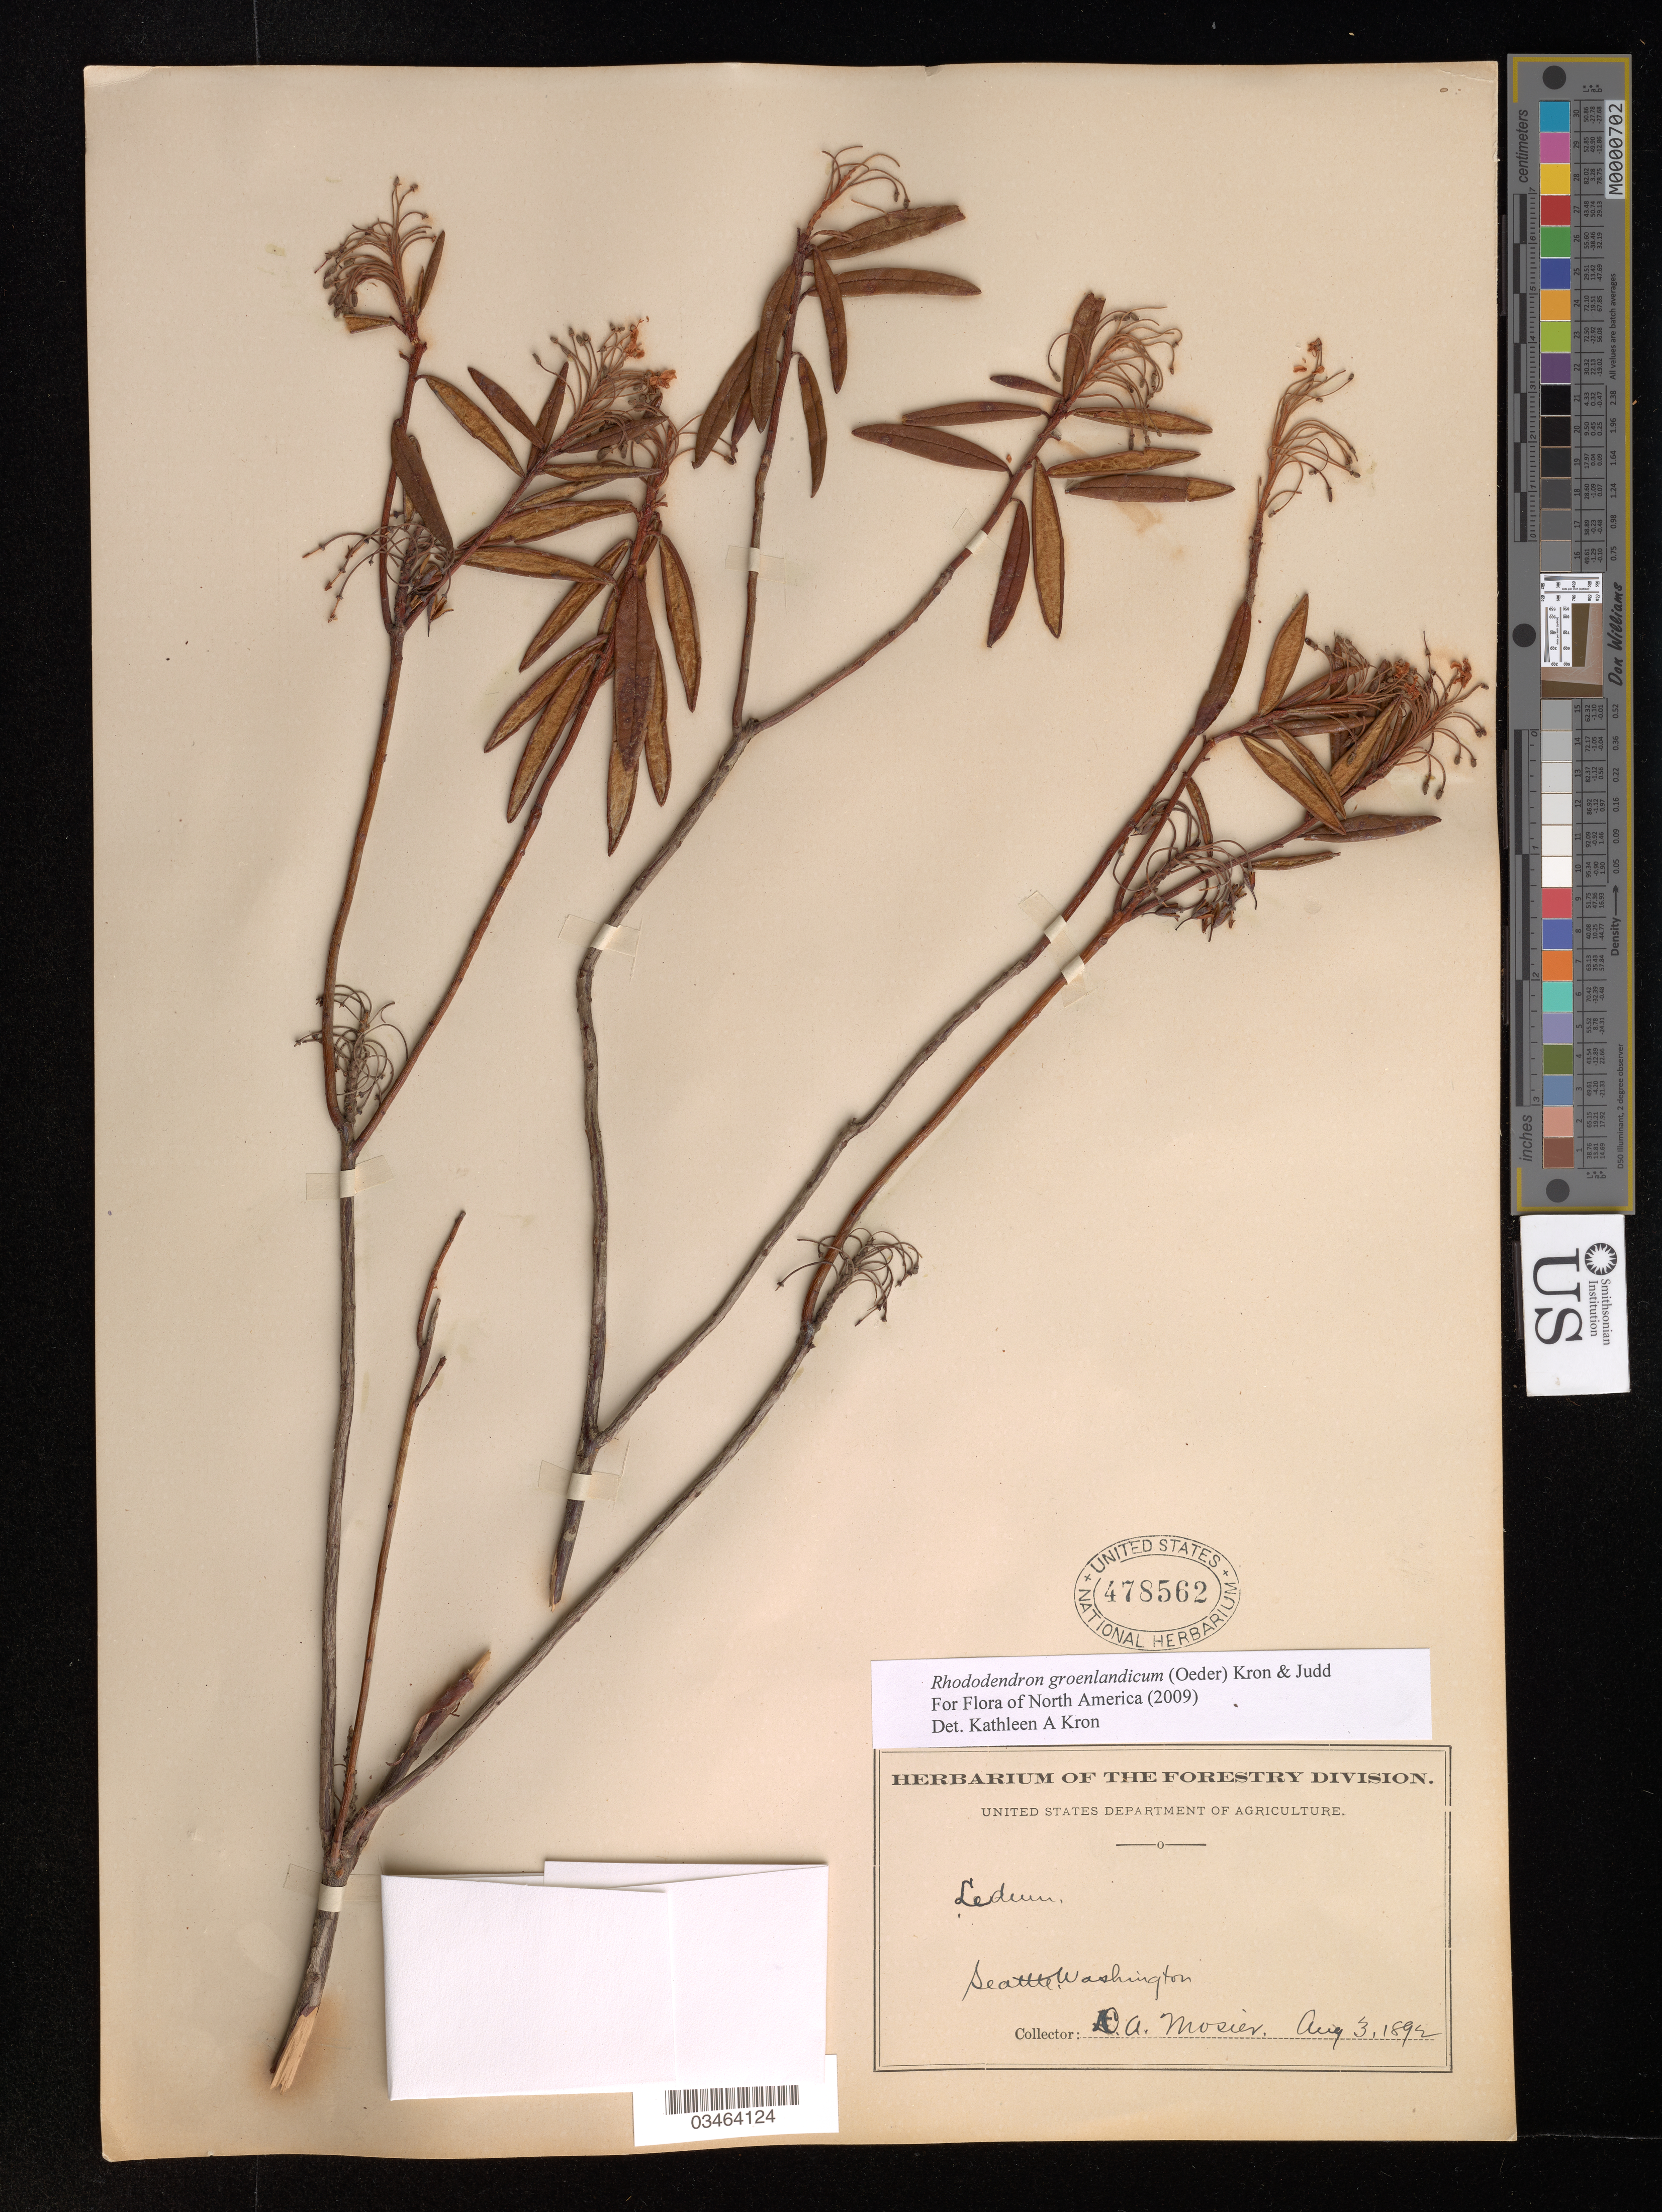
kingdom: Plantae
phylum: Tracheophyta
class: Magnoliopsida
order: Ericales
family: Ericaceae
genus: Rhododendron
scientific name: Rhododendron groenlandicum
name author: (Oeder) Kron & Judd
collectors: C. A. Mosier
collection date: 1892-08-03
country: United States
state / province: Washington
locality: Seattle.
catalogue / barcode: US 478562